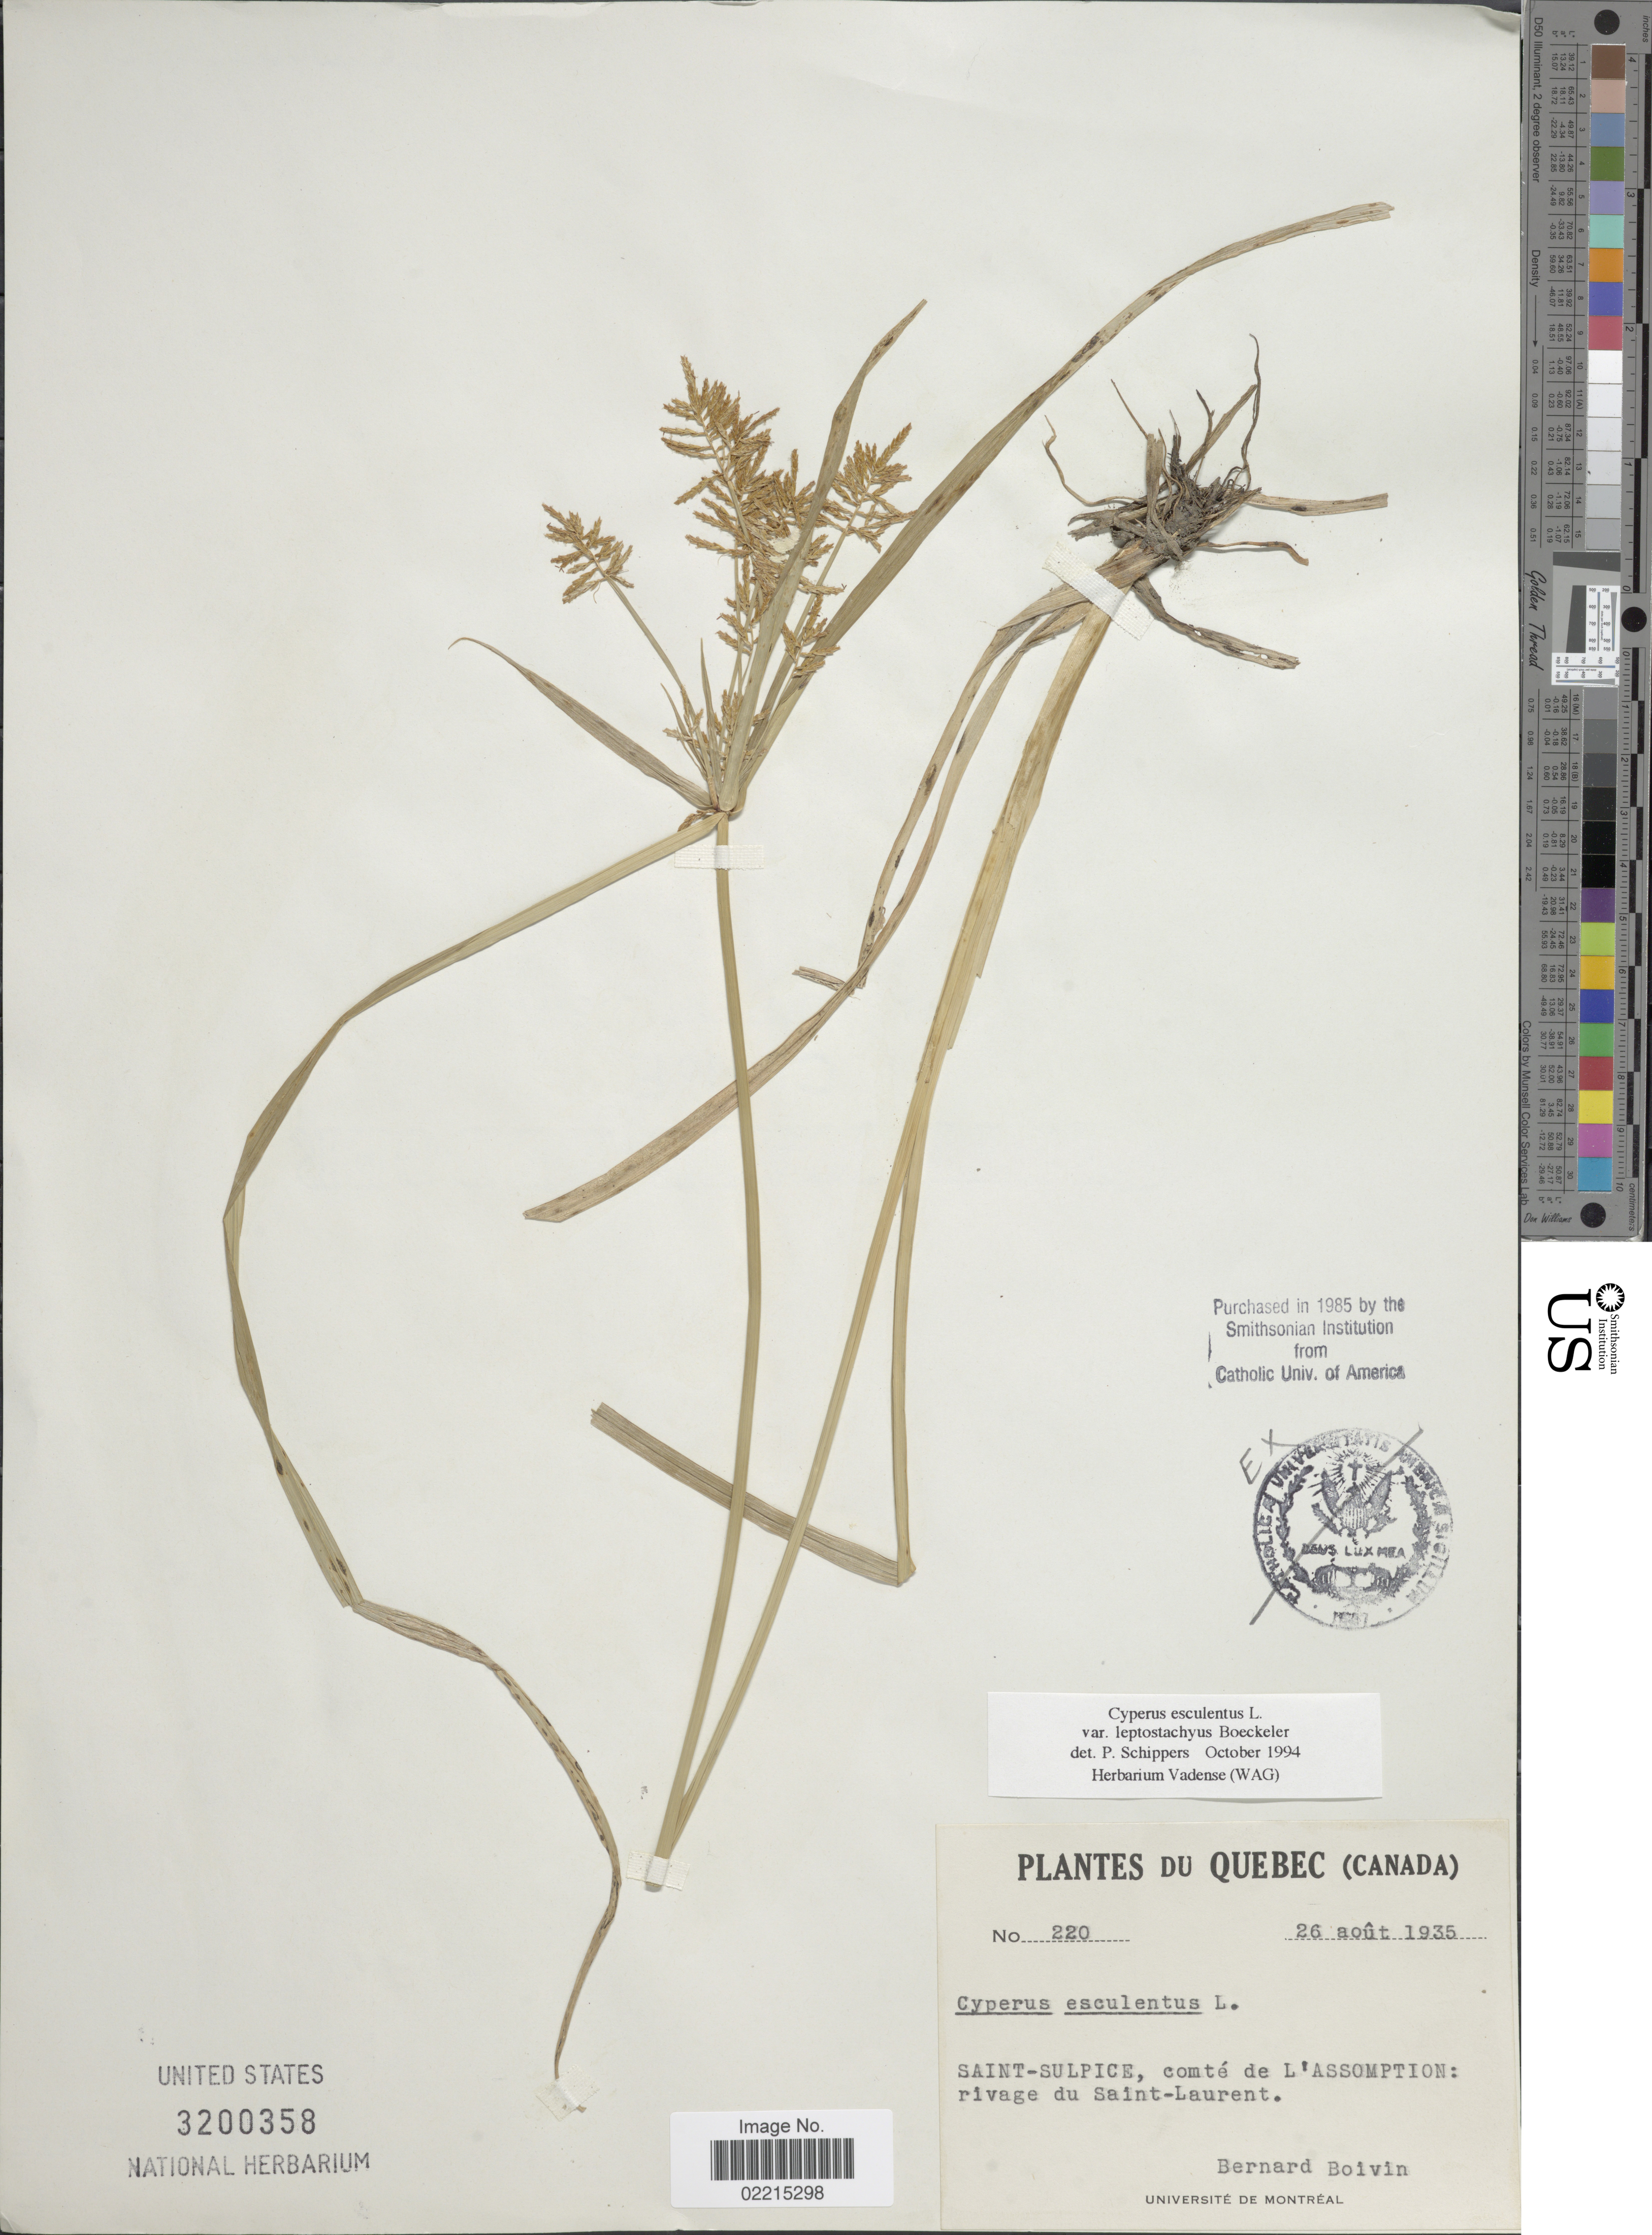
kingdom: Plantae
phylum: Tracheophyta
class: Liliopsida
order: Poales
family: Cyperaceae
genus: Cyperus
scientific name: Cyperus esculentus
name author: L.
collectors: J. R. B. Boivin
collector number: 220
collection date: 1935-08-26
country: Canada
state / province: Quebec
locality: Saint-Sulpice, comte de L' Assomption rivage du Saint-Laurent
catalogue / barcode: US 3200358